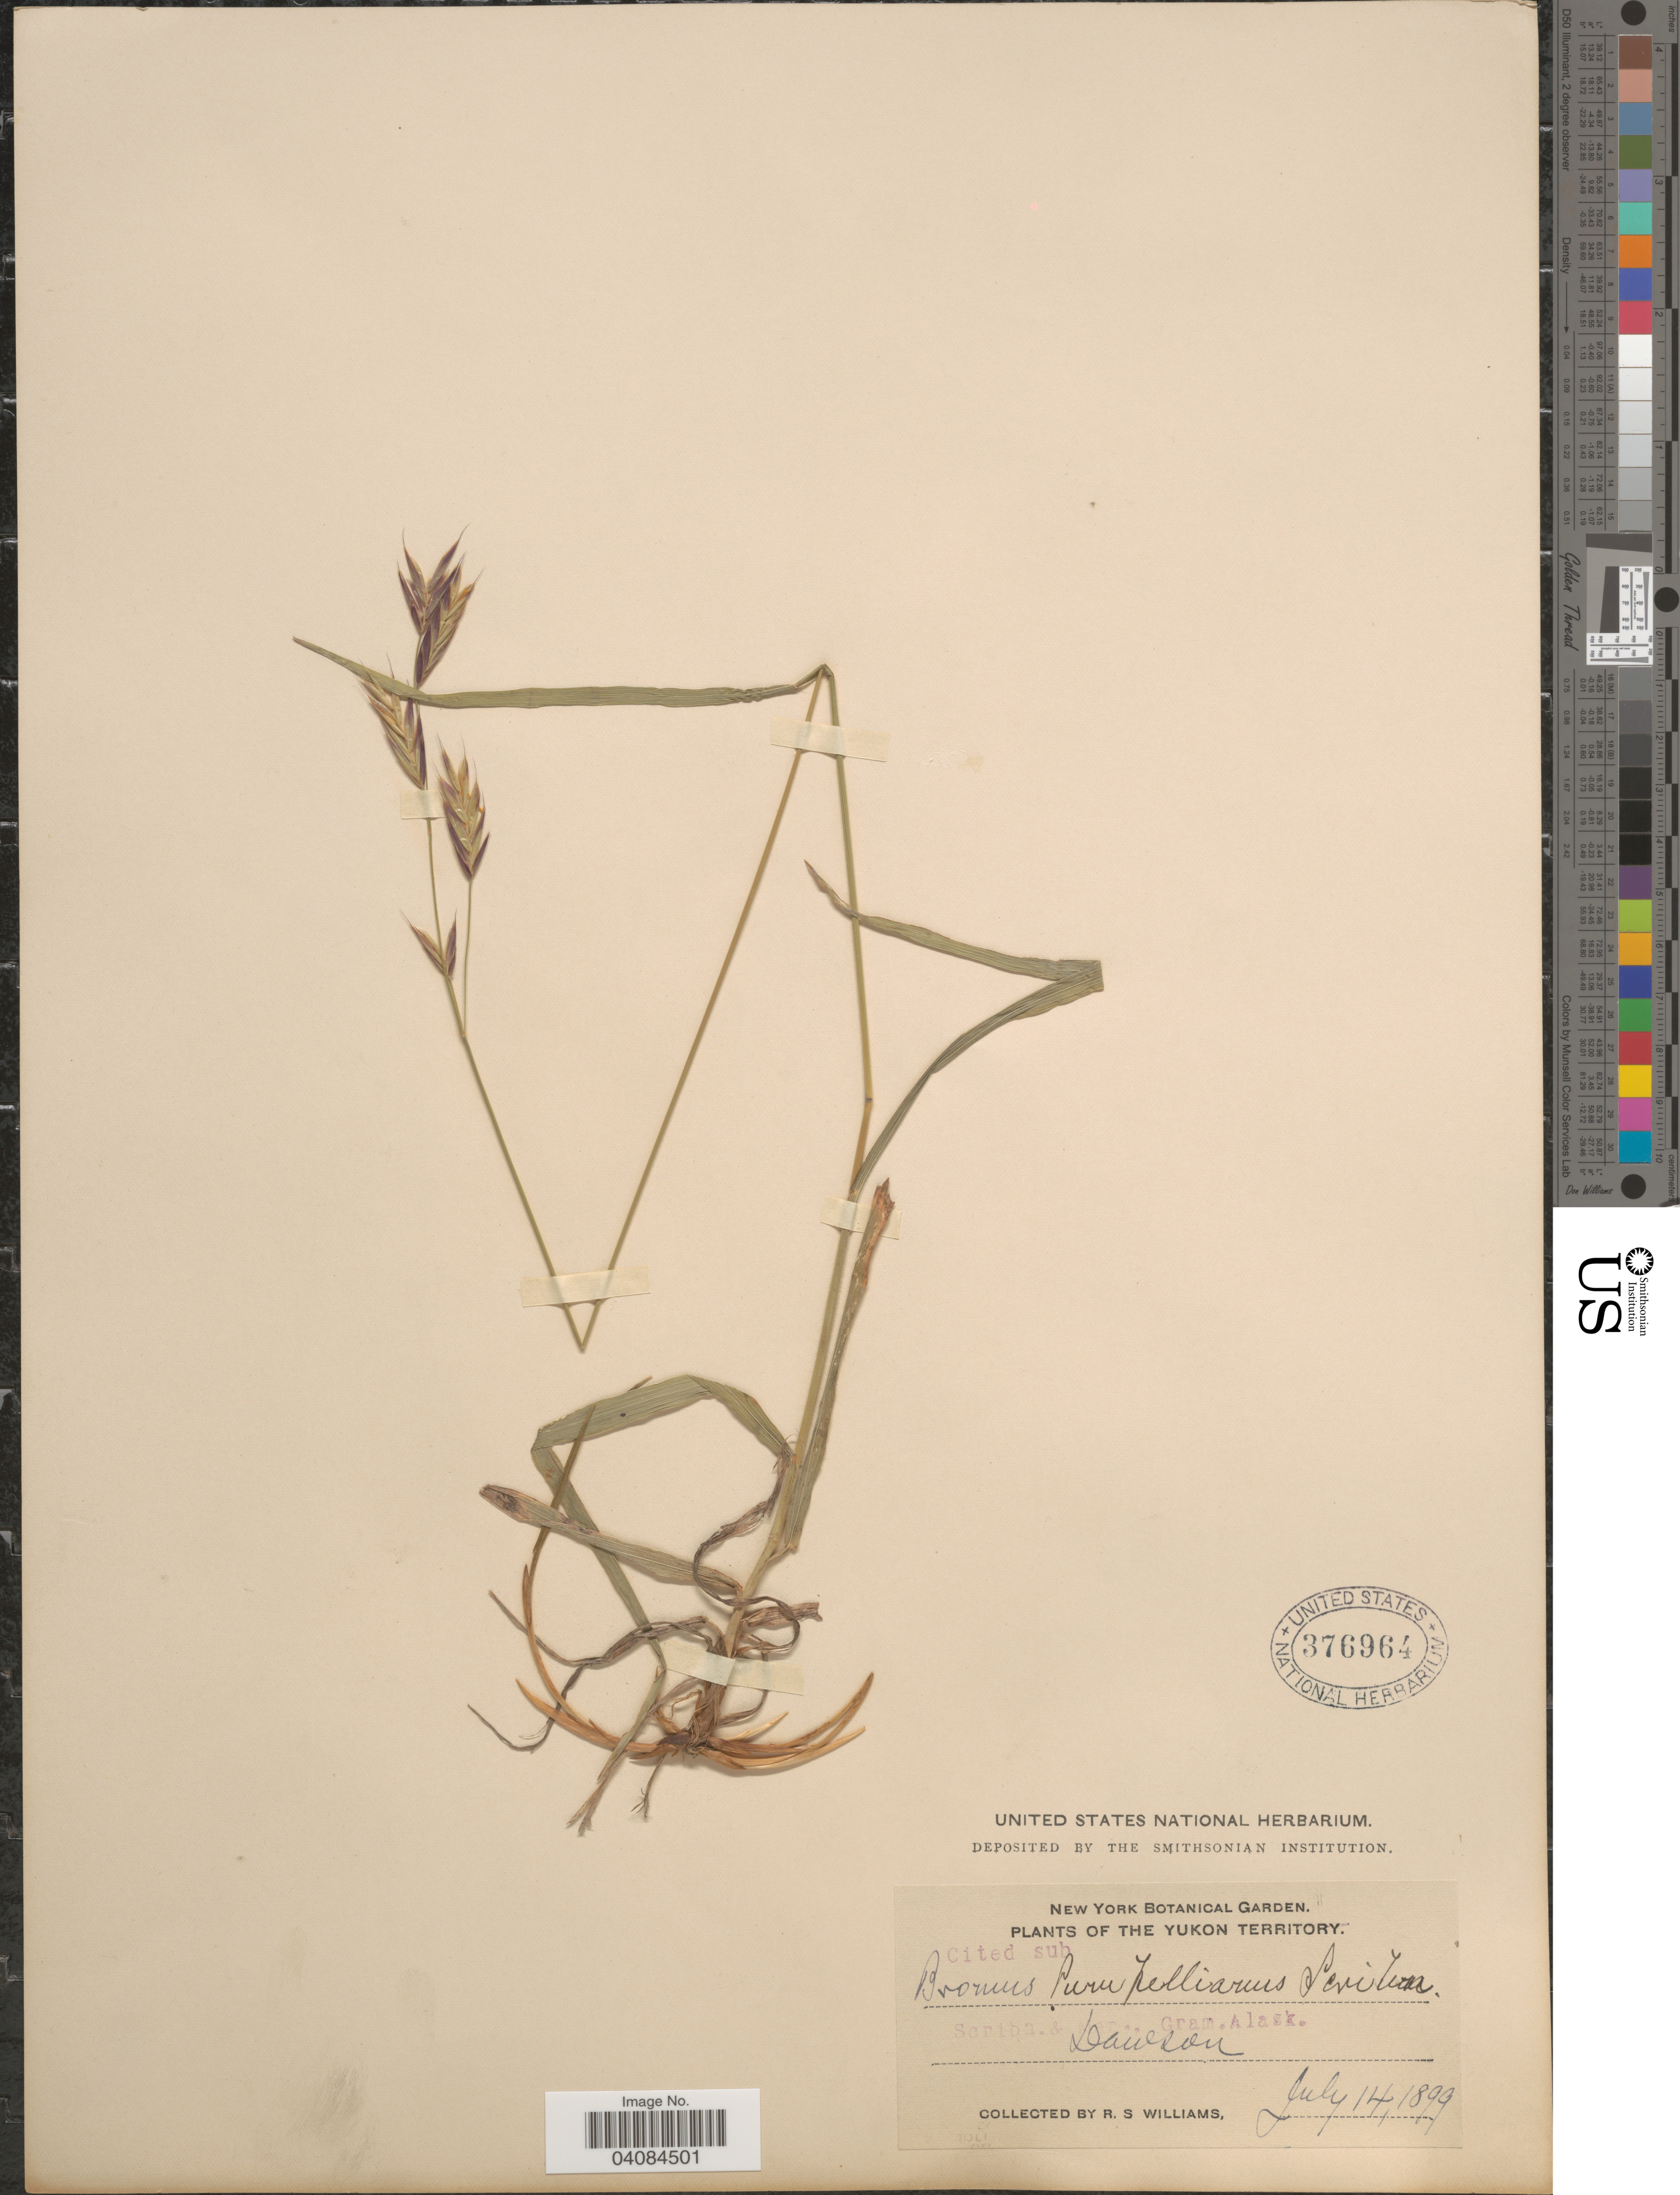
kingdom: Plantae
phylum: Tracheophyta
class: Liliopsida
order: Poales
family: Poaceae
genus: Bromus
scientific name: Bromus pumpellianus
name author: Scribn.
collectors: R. S. Williams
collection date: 1899-07-14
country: Canada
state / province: Yukon Territory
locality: Dawson.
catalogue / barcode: US 376964